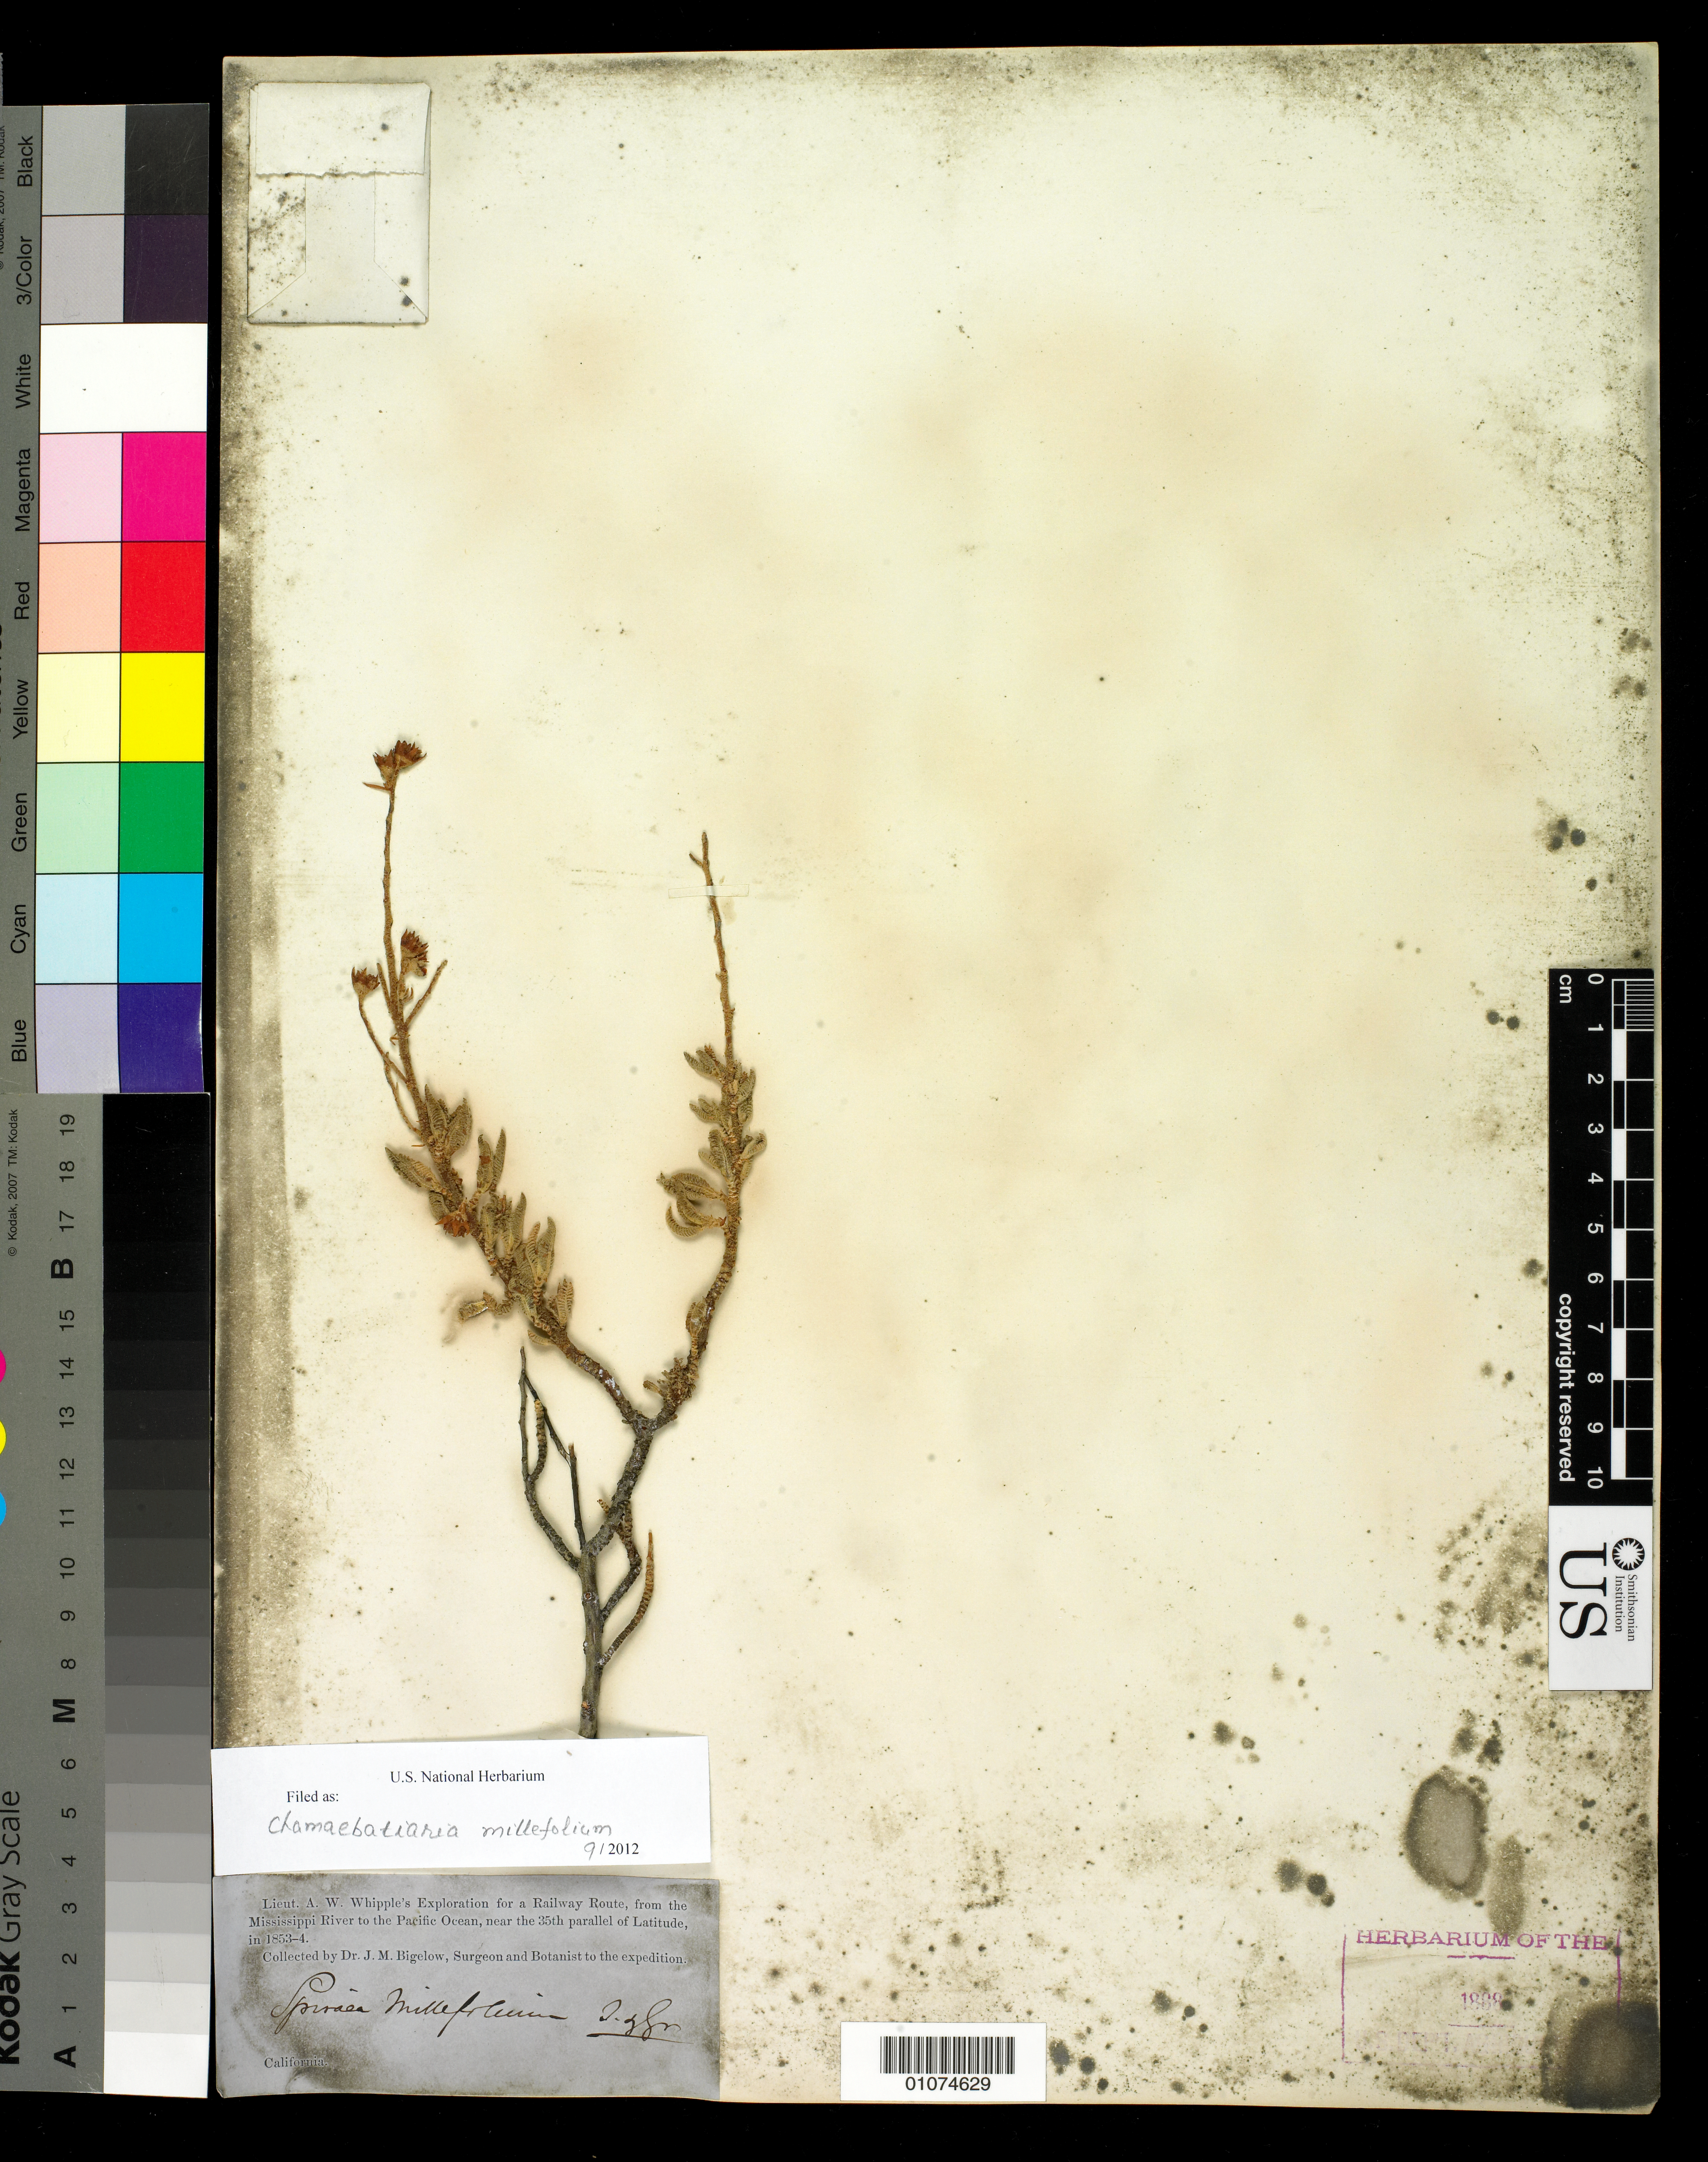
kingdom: Plantae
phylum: Tracheophyta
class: Magnoliopsida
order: Rosales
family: Rosaceae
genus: Chamaebatiaria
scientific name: Chamaebatiaria millefolium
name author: (Torr.) Maxim.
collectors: J. M. Bigelow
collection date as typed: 1853 to -- --- 1854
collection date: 1853/1854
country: United States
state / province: California